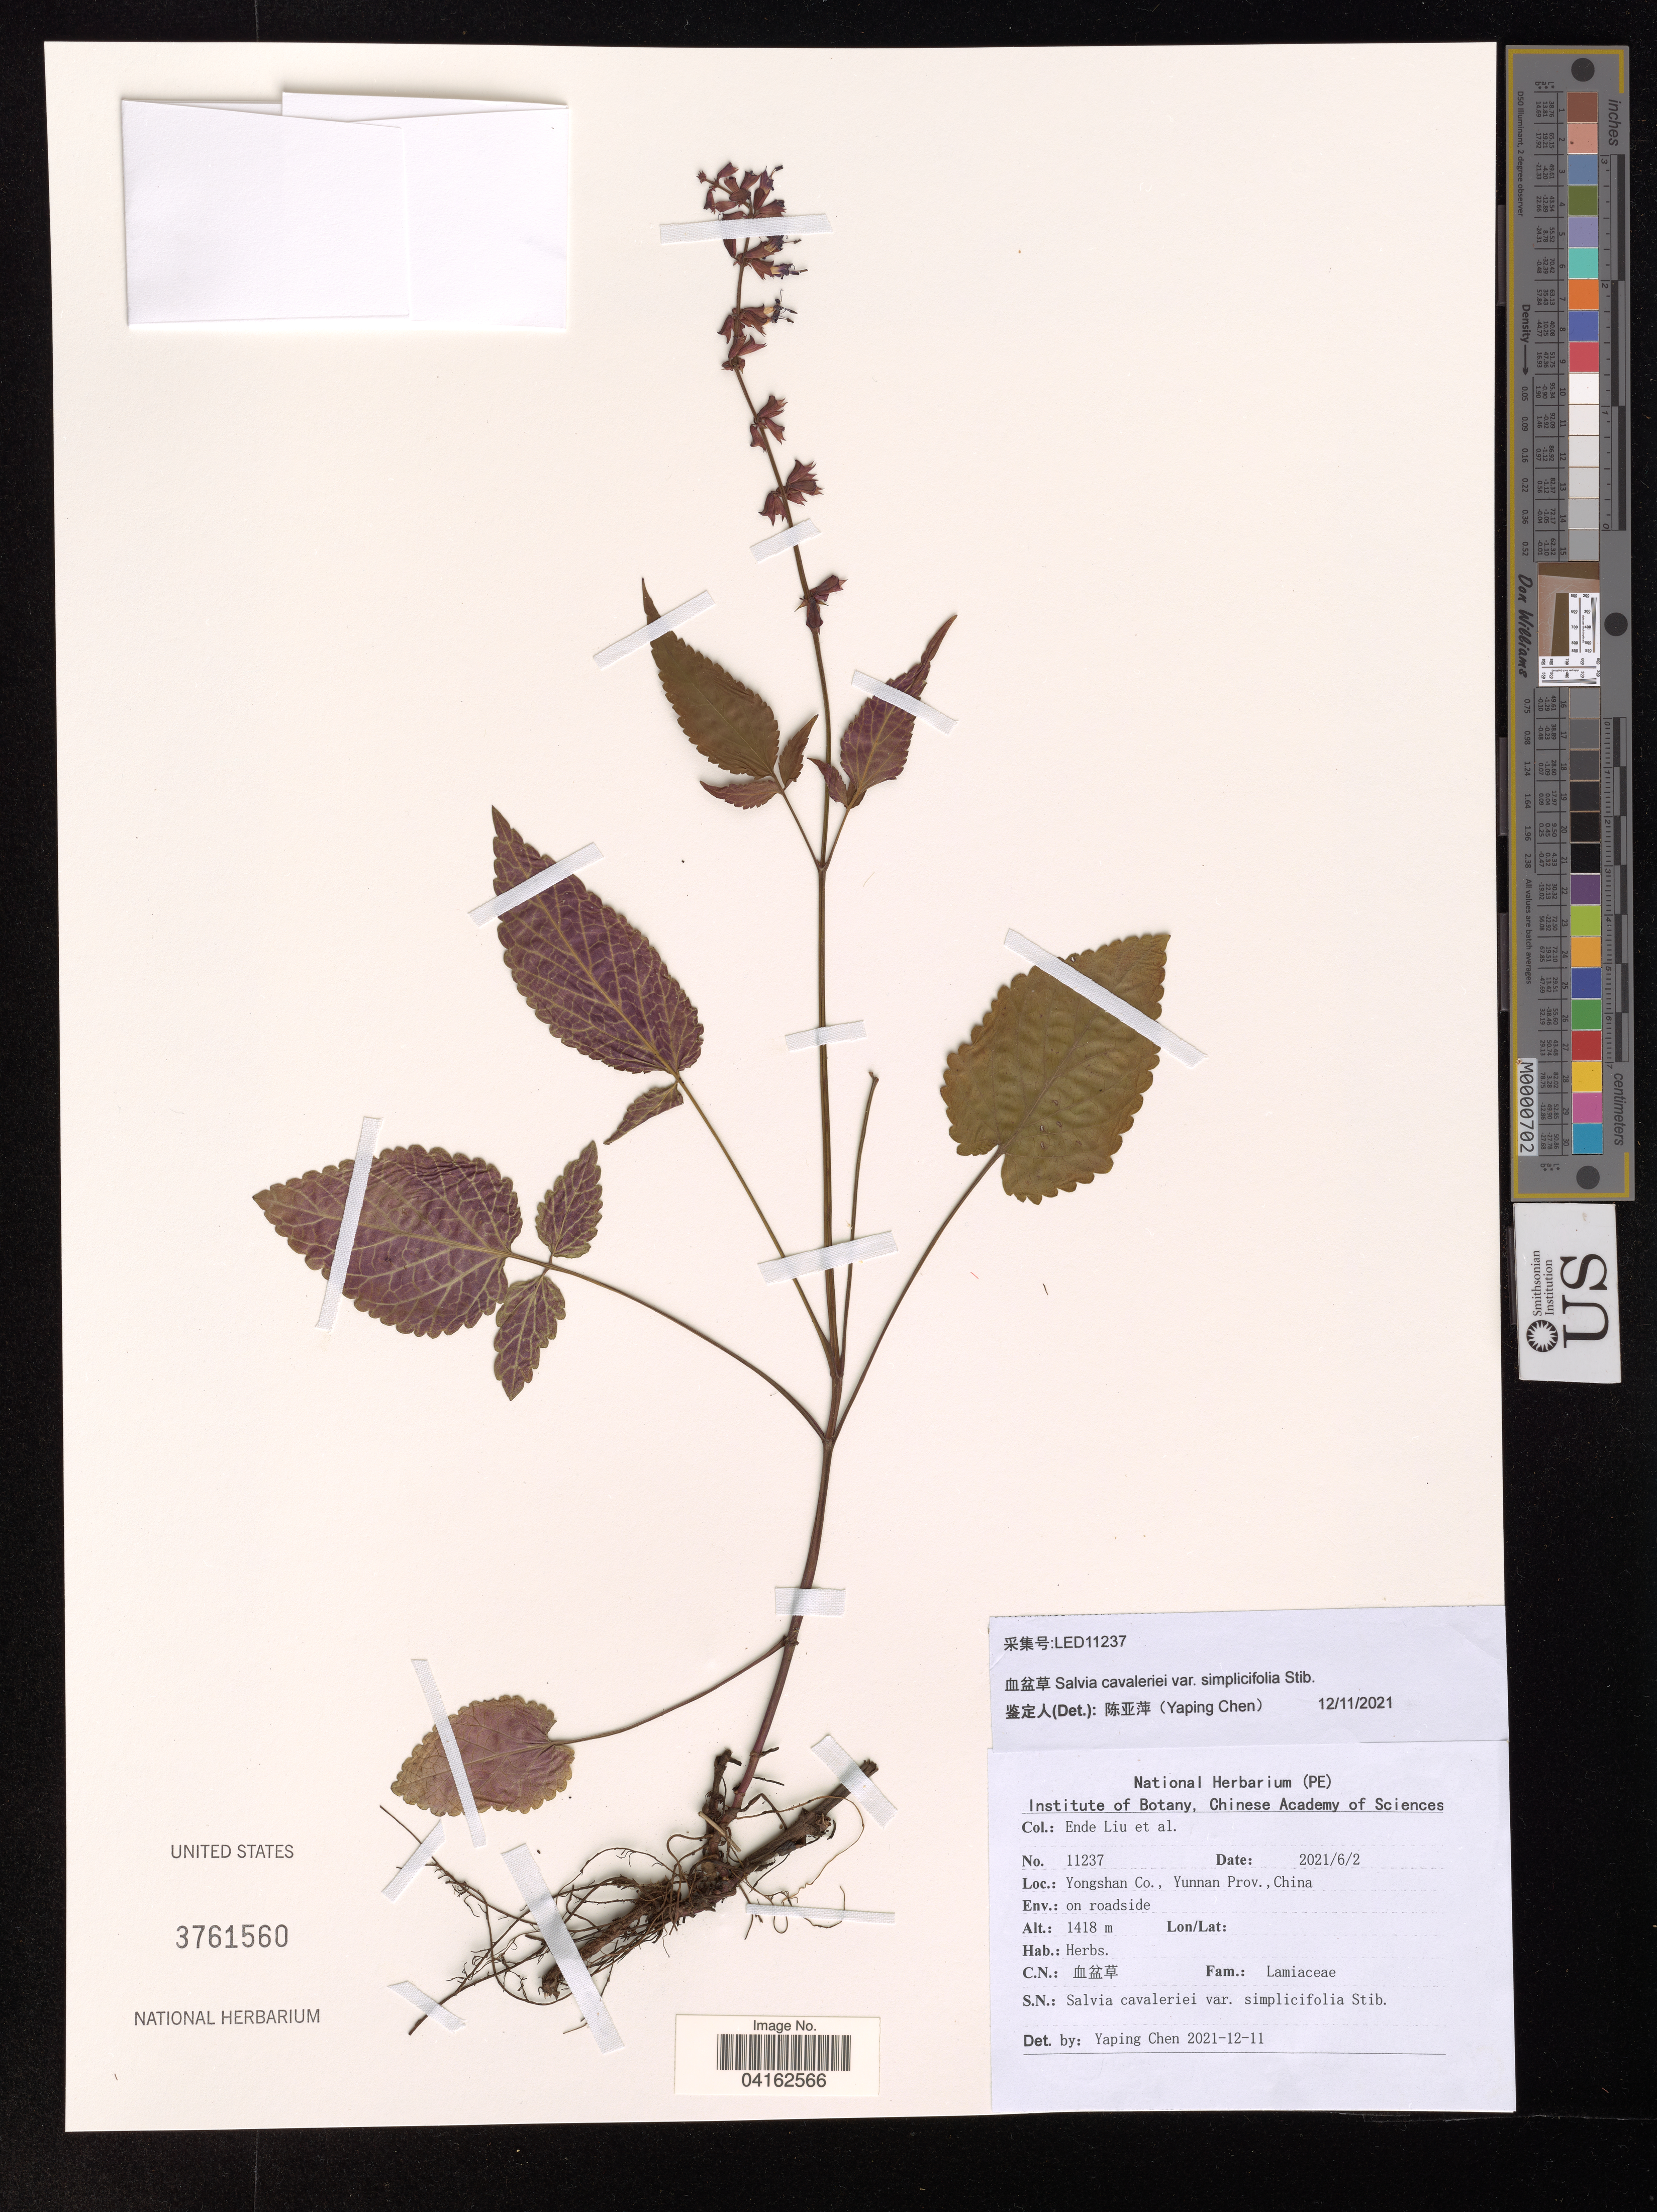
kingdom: Plantae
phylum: Tracheophyta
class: Magnoliopsida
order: Lamiales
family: Lamiaceae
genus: Salvia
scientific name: Salvia cavaleriei var. simplicifolia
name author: E. Peter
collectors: E. Liu & et al.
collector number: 11237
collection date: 2021-06-02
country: China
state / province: Yunnan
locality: Yongshan Co.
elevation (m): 1418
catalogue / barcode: US 3761560